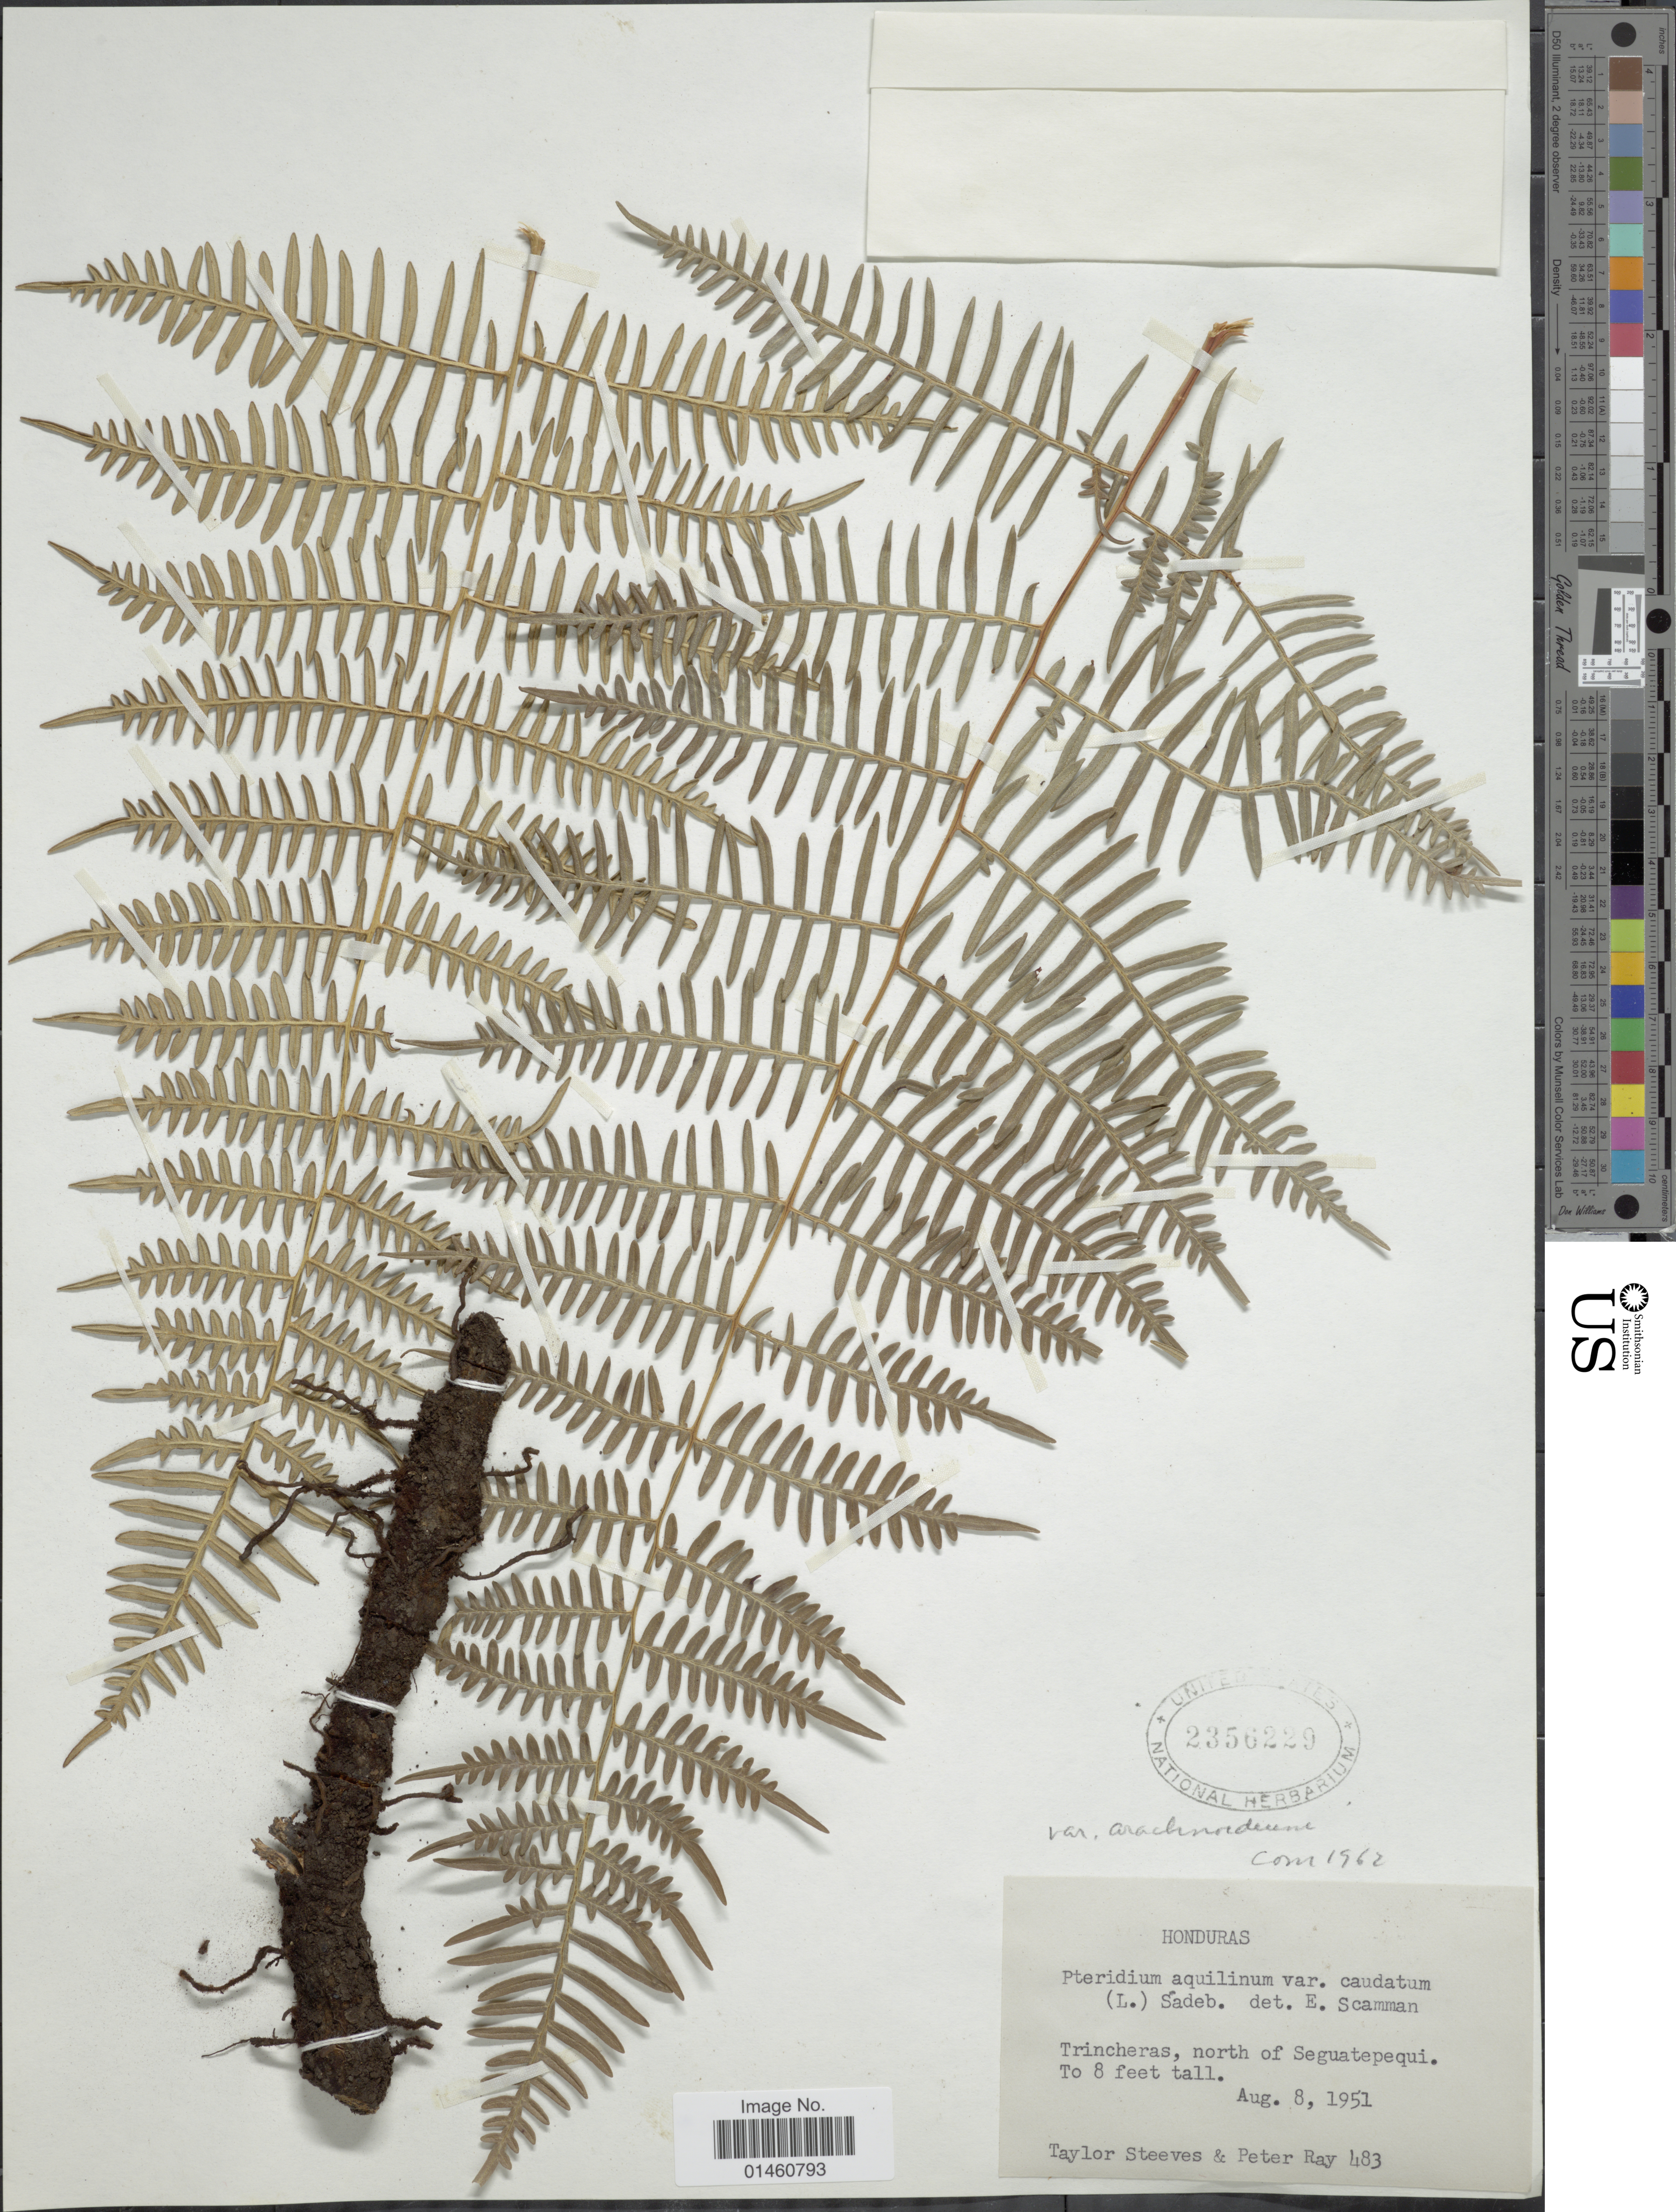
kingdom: Plantae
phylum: Tracheophyta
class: Polypodiopsida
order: Polypodiales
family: Dennstaedtiaceae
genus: Pteridium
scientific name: Pteridium aquilinum var. arachnoideum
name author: (Kaulf.) Herter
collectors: T. Steeves & P. Ray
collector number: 483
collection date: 1951-08-08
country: Honduras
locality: Trincheras, north of Seguatepequi.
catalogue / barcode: US 2356229